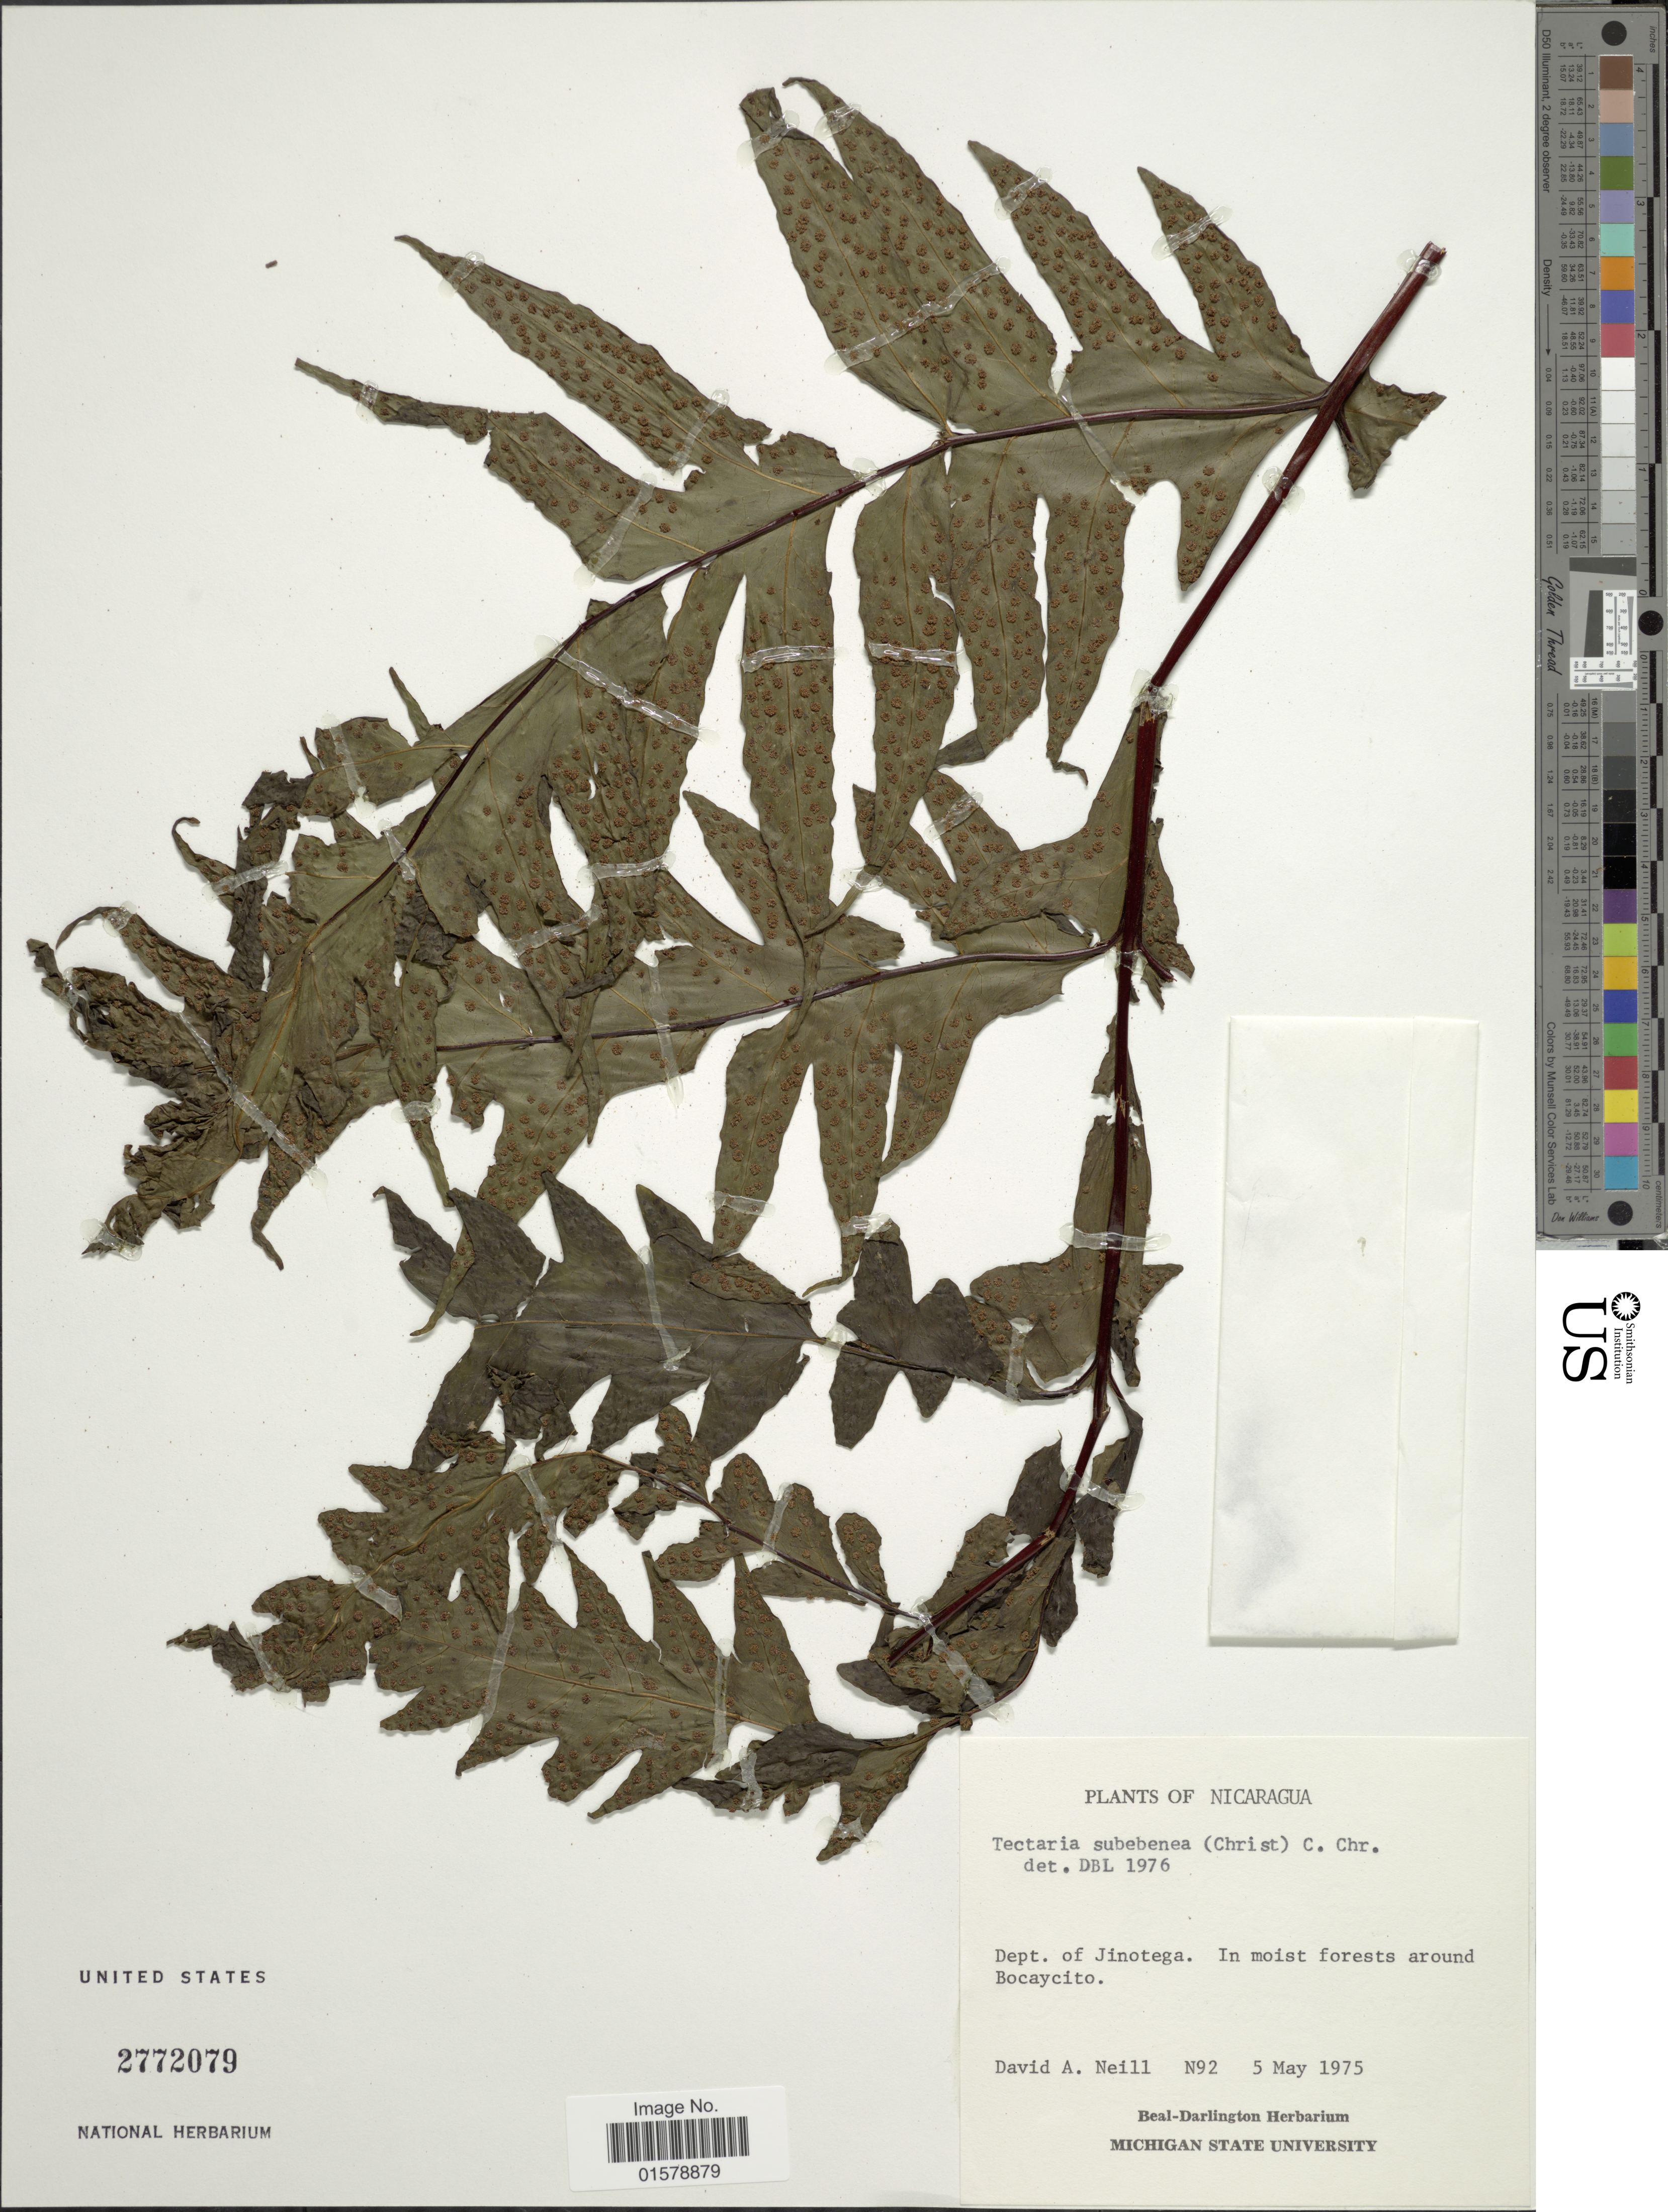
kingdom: Plantae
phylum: Tracheophyta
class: Polypodiopsida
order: Polypodiales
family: Tectariaceae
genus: Tectaria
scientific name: Tectaria subebenea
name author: (Christ) C. Chr.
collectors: D. A. Neill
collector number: N92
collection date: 1975-05-05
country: Nicaragua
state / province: Jinotega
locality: In moist forest around Bocaycito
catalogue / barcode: US 2772079